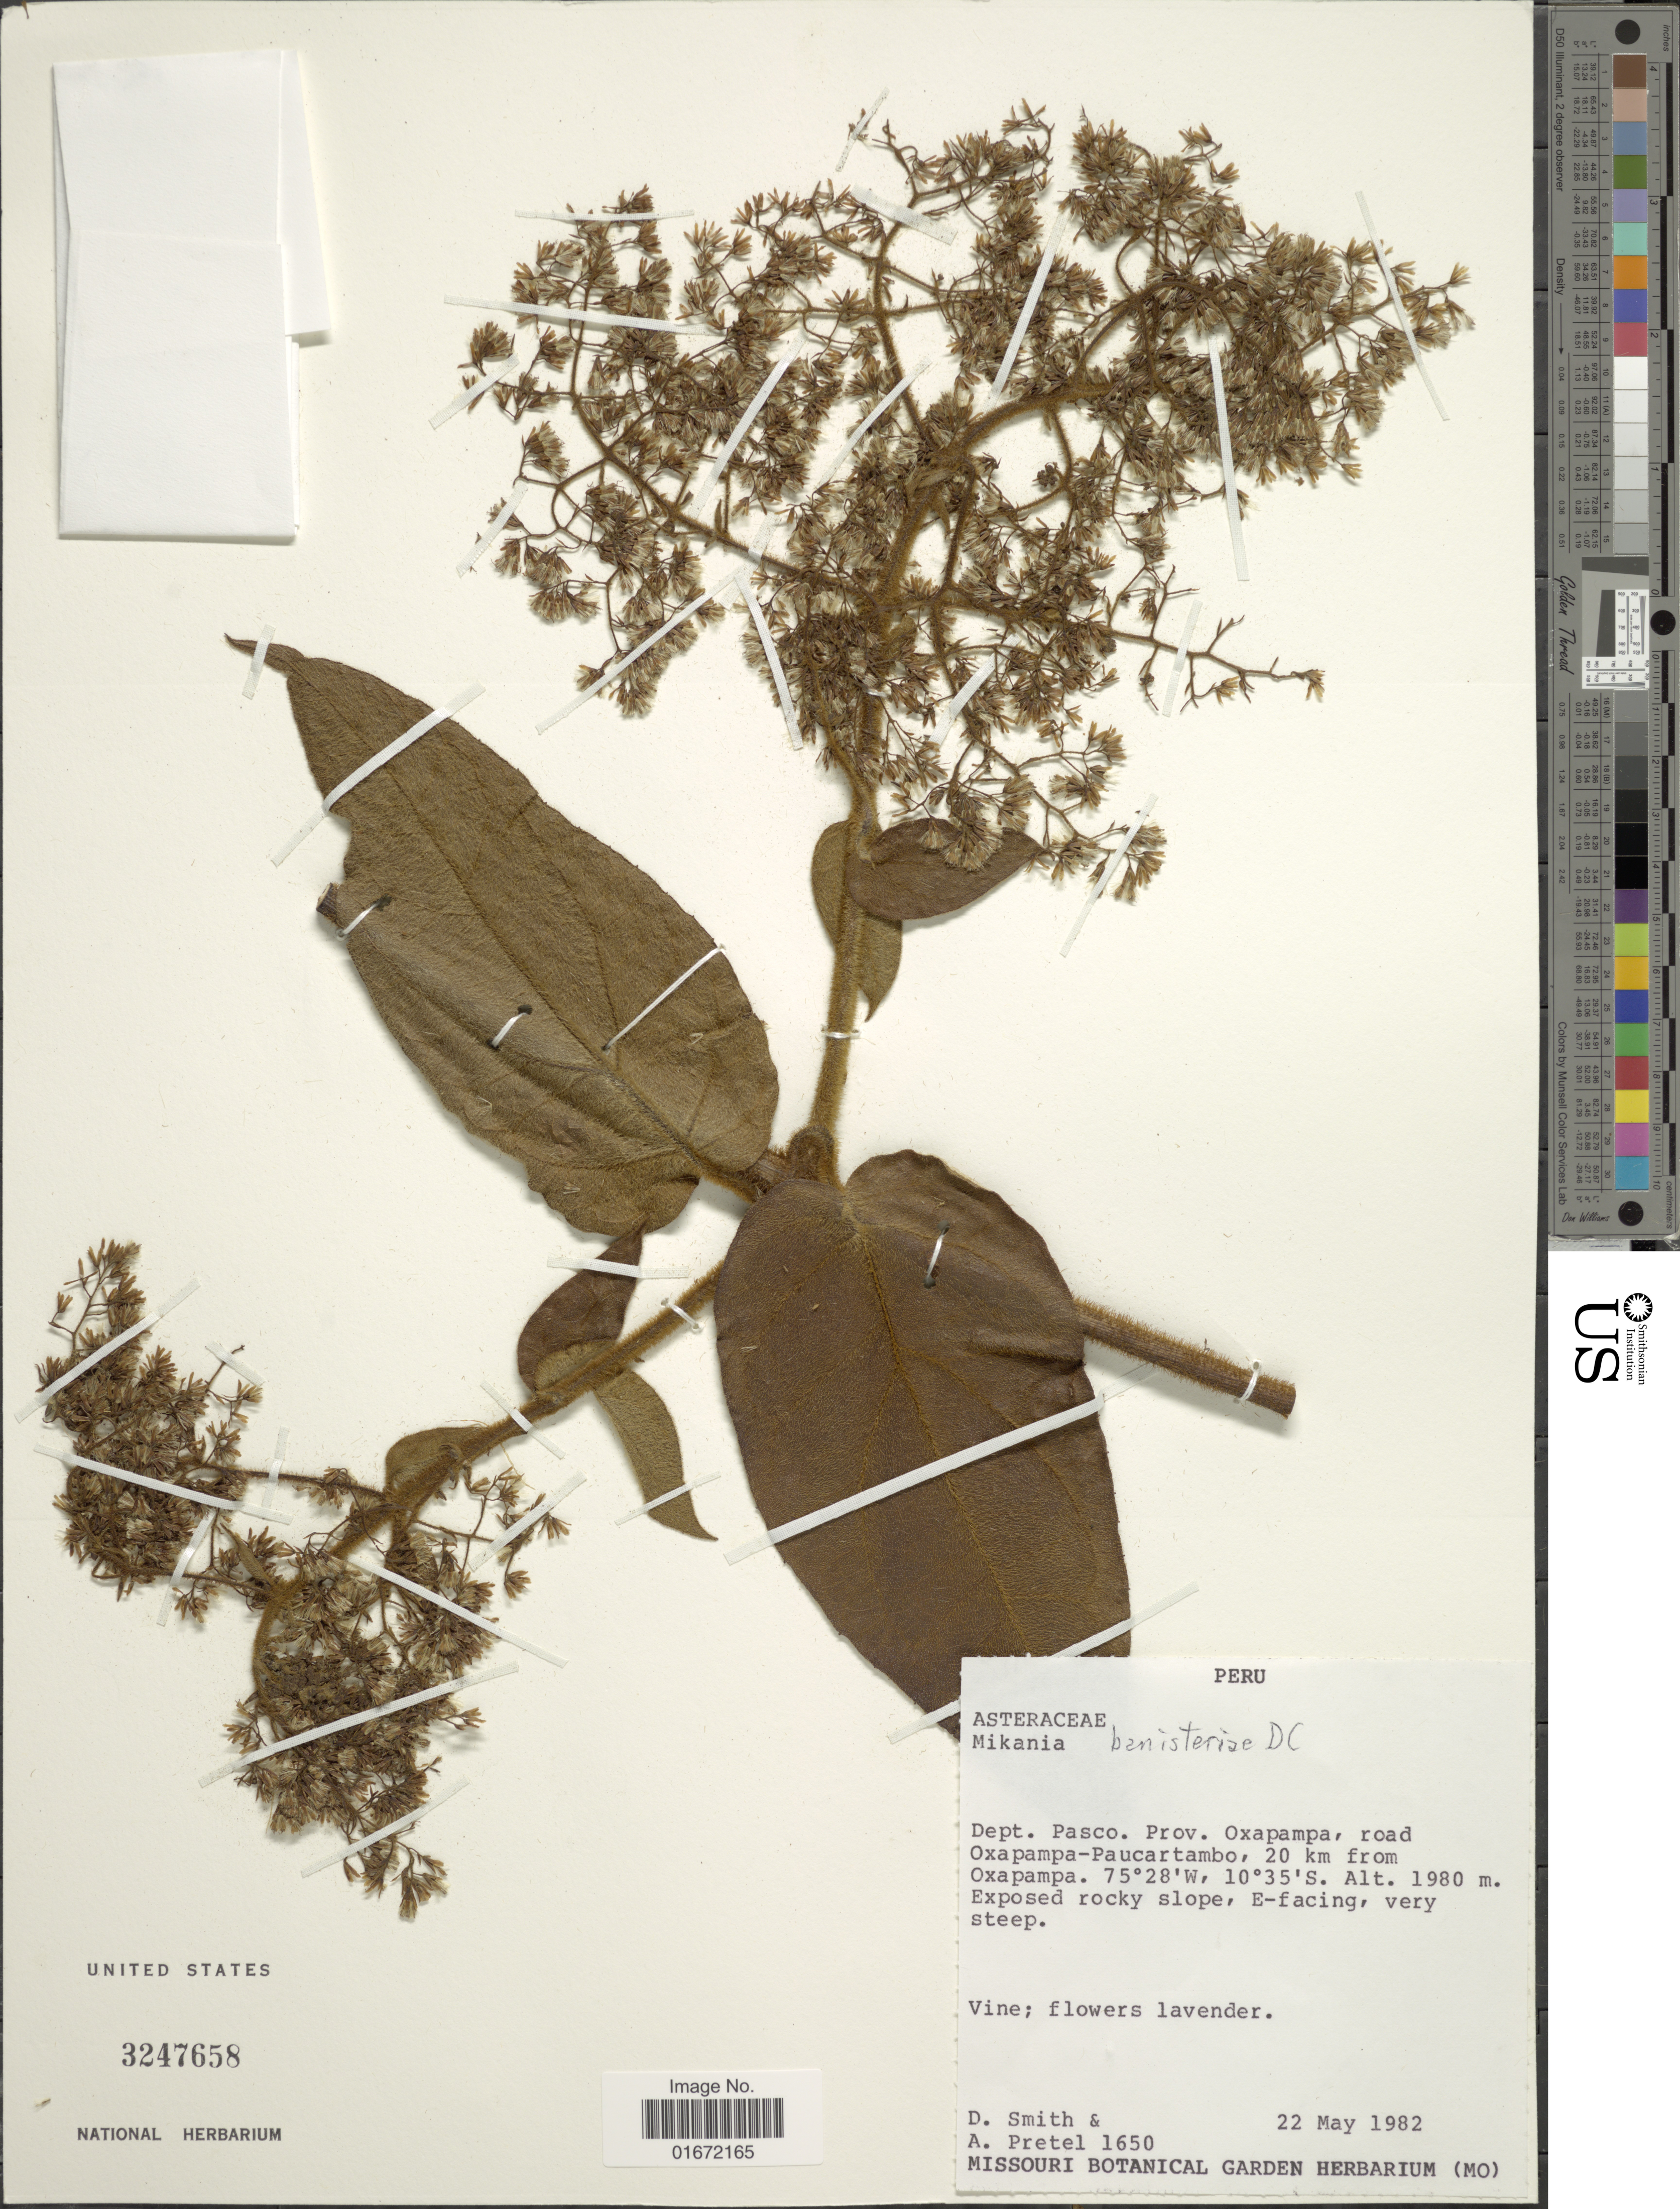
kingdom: Plantae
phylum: Tracheophyta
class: Magnoliopsida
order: Asterales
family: Asteraceae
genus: Mikania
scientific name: Mikania banisteriae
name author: DC.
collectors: D. Smith & A. Pretel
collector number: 1650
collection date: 1982-05-22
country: Peru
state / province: Pasco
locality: Dept. Pasco. Prov. Oxapampa, road Oxapampa-Paucartambo, 20 km from Oxapampa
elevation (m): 1980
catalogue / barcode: US 3247658